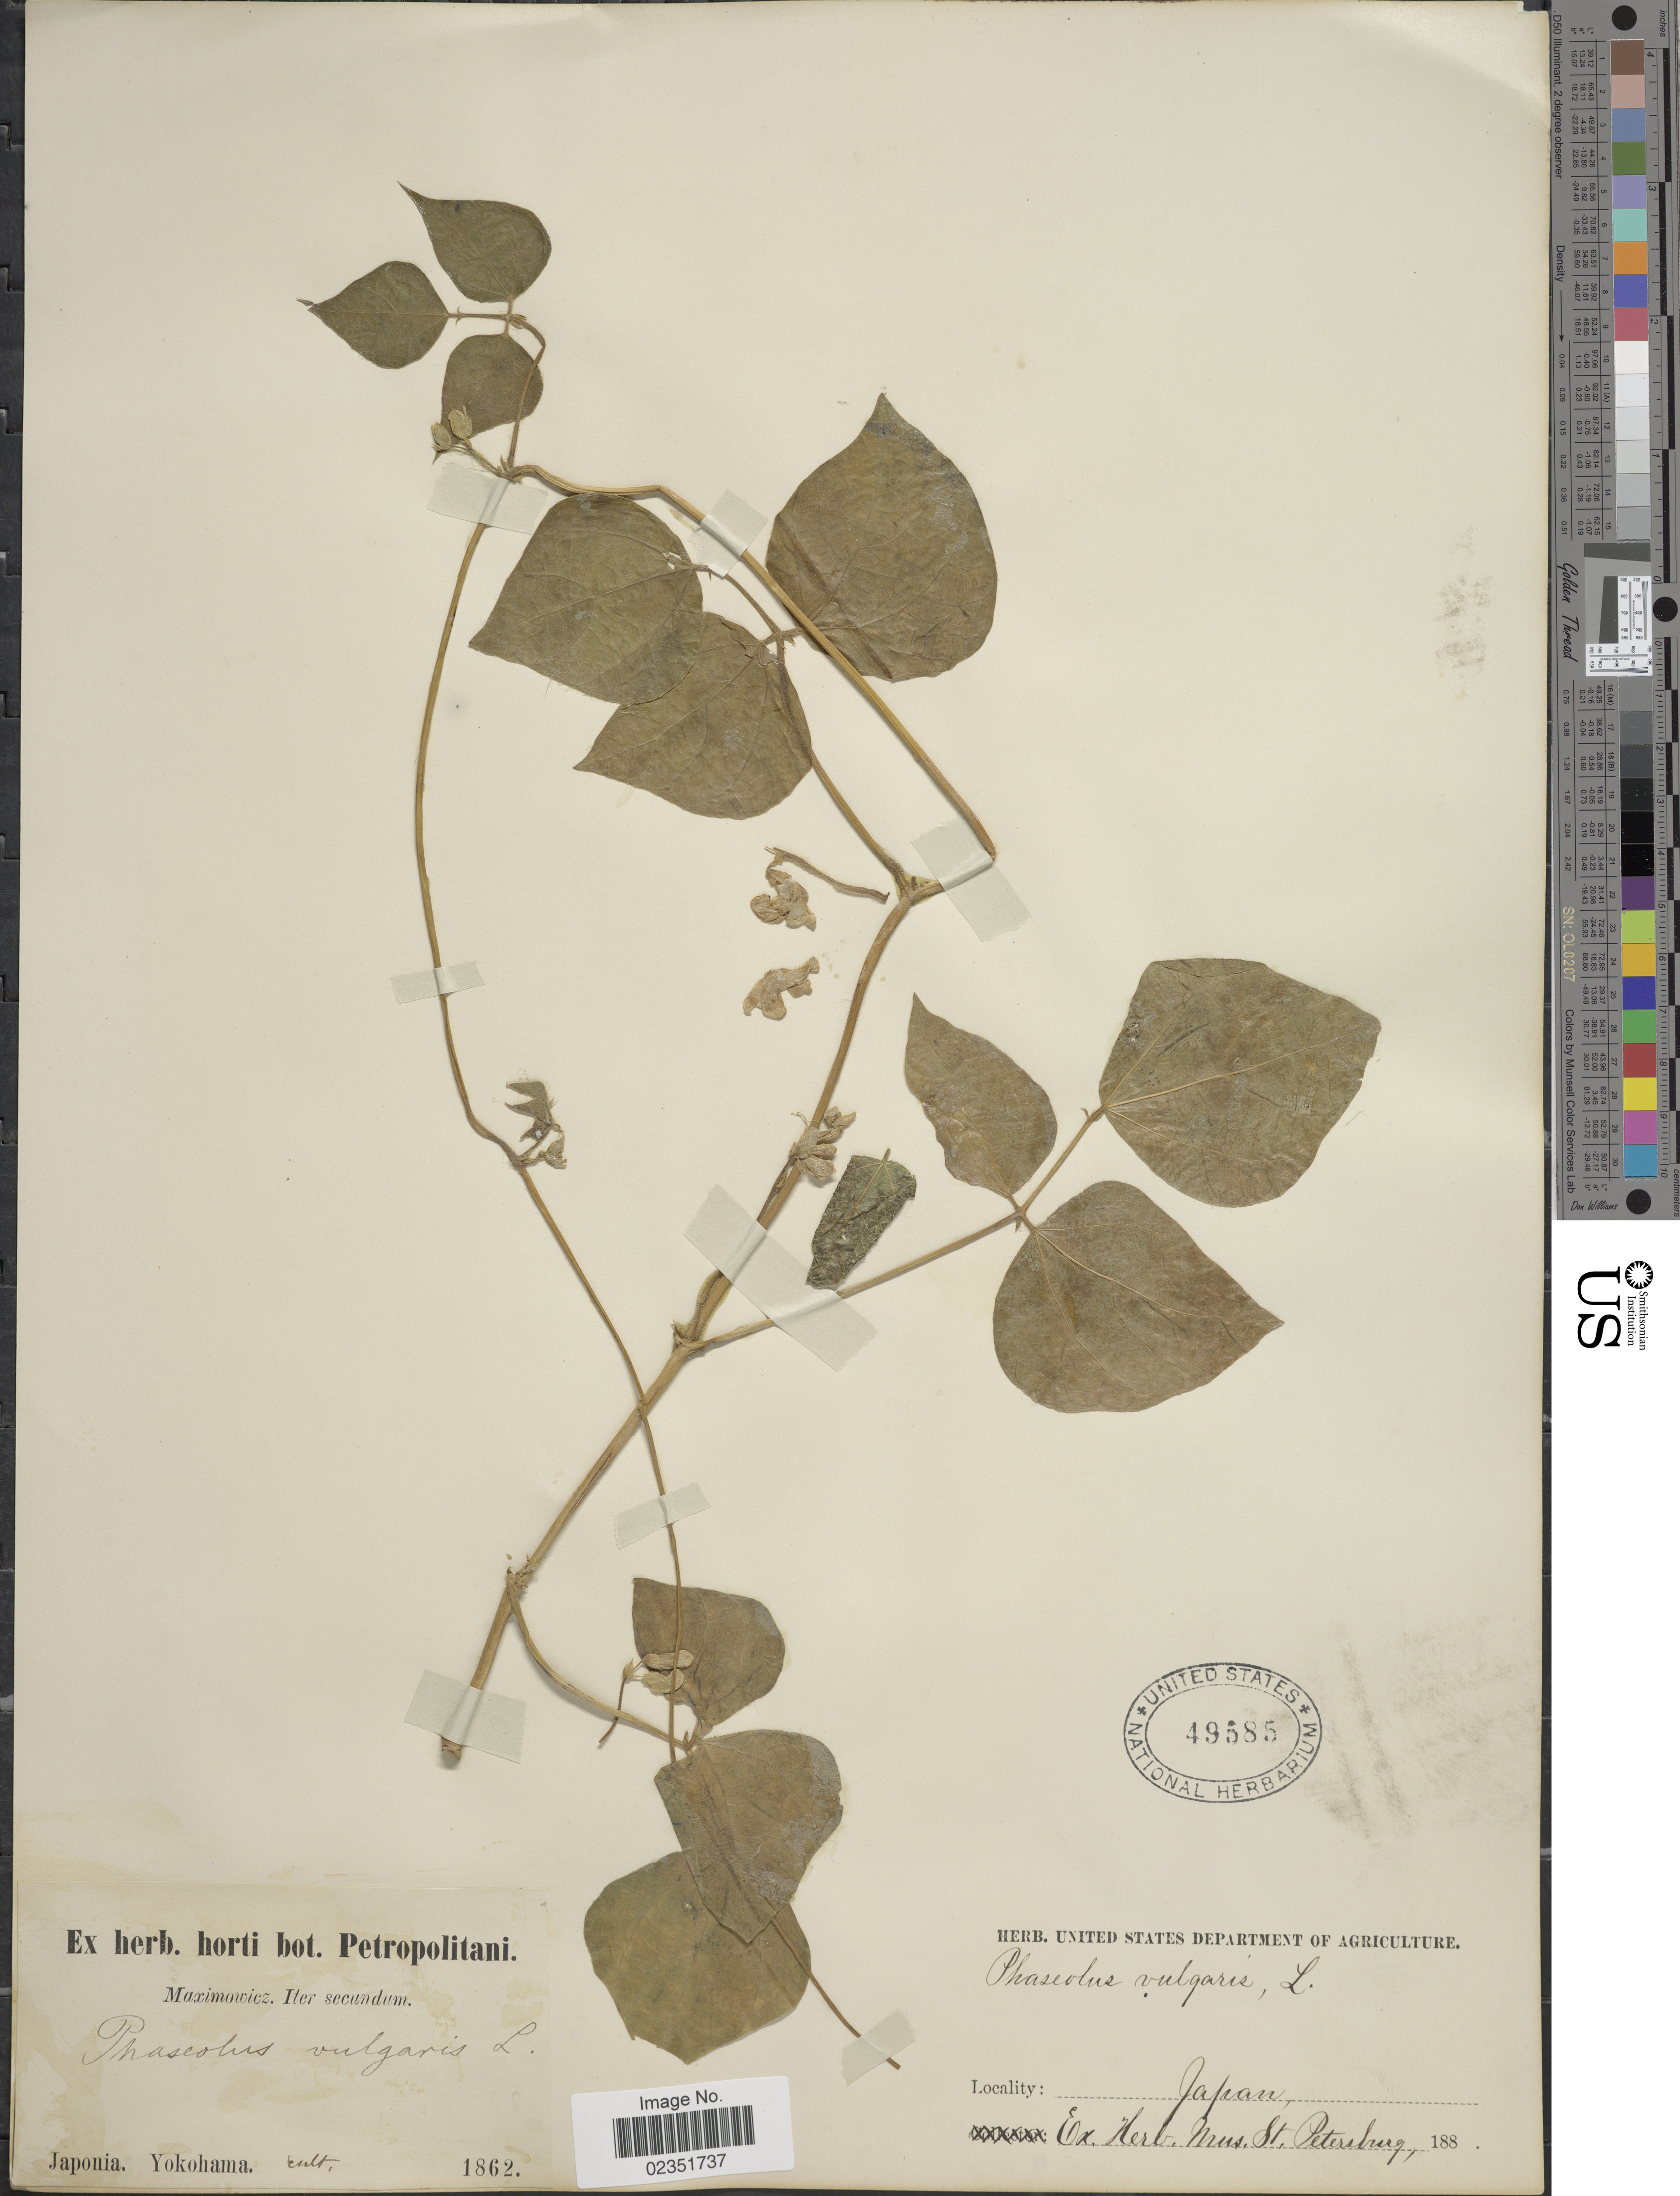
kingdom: Plantae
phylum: Tracheophyta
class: Magnoliopsida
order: Fabales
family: Fabaceae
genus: Phaseolus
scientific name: Phaseolus vulgaris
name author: L.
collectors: Maximowicz, --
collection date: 1862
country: Japan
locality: Yokohama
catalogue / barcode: US 49585